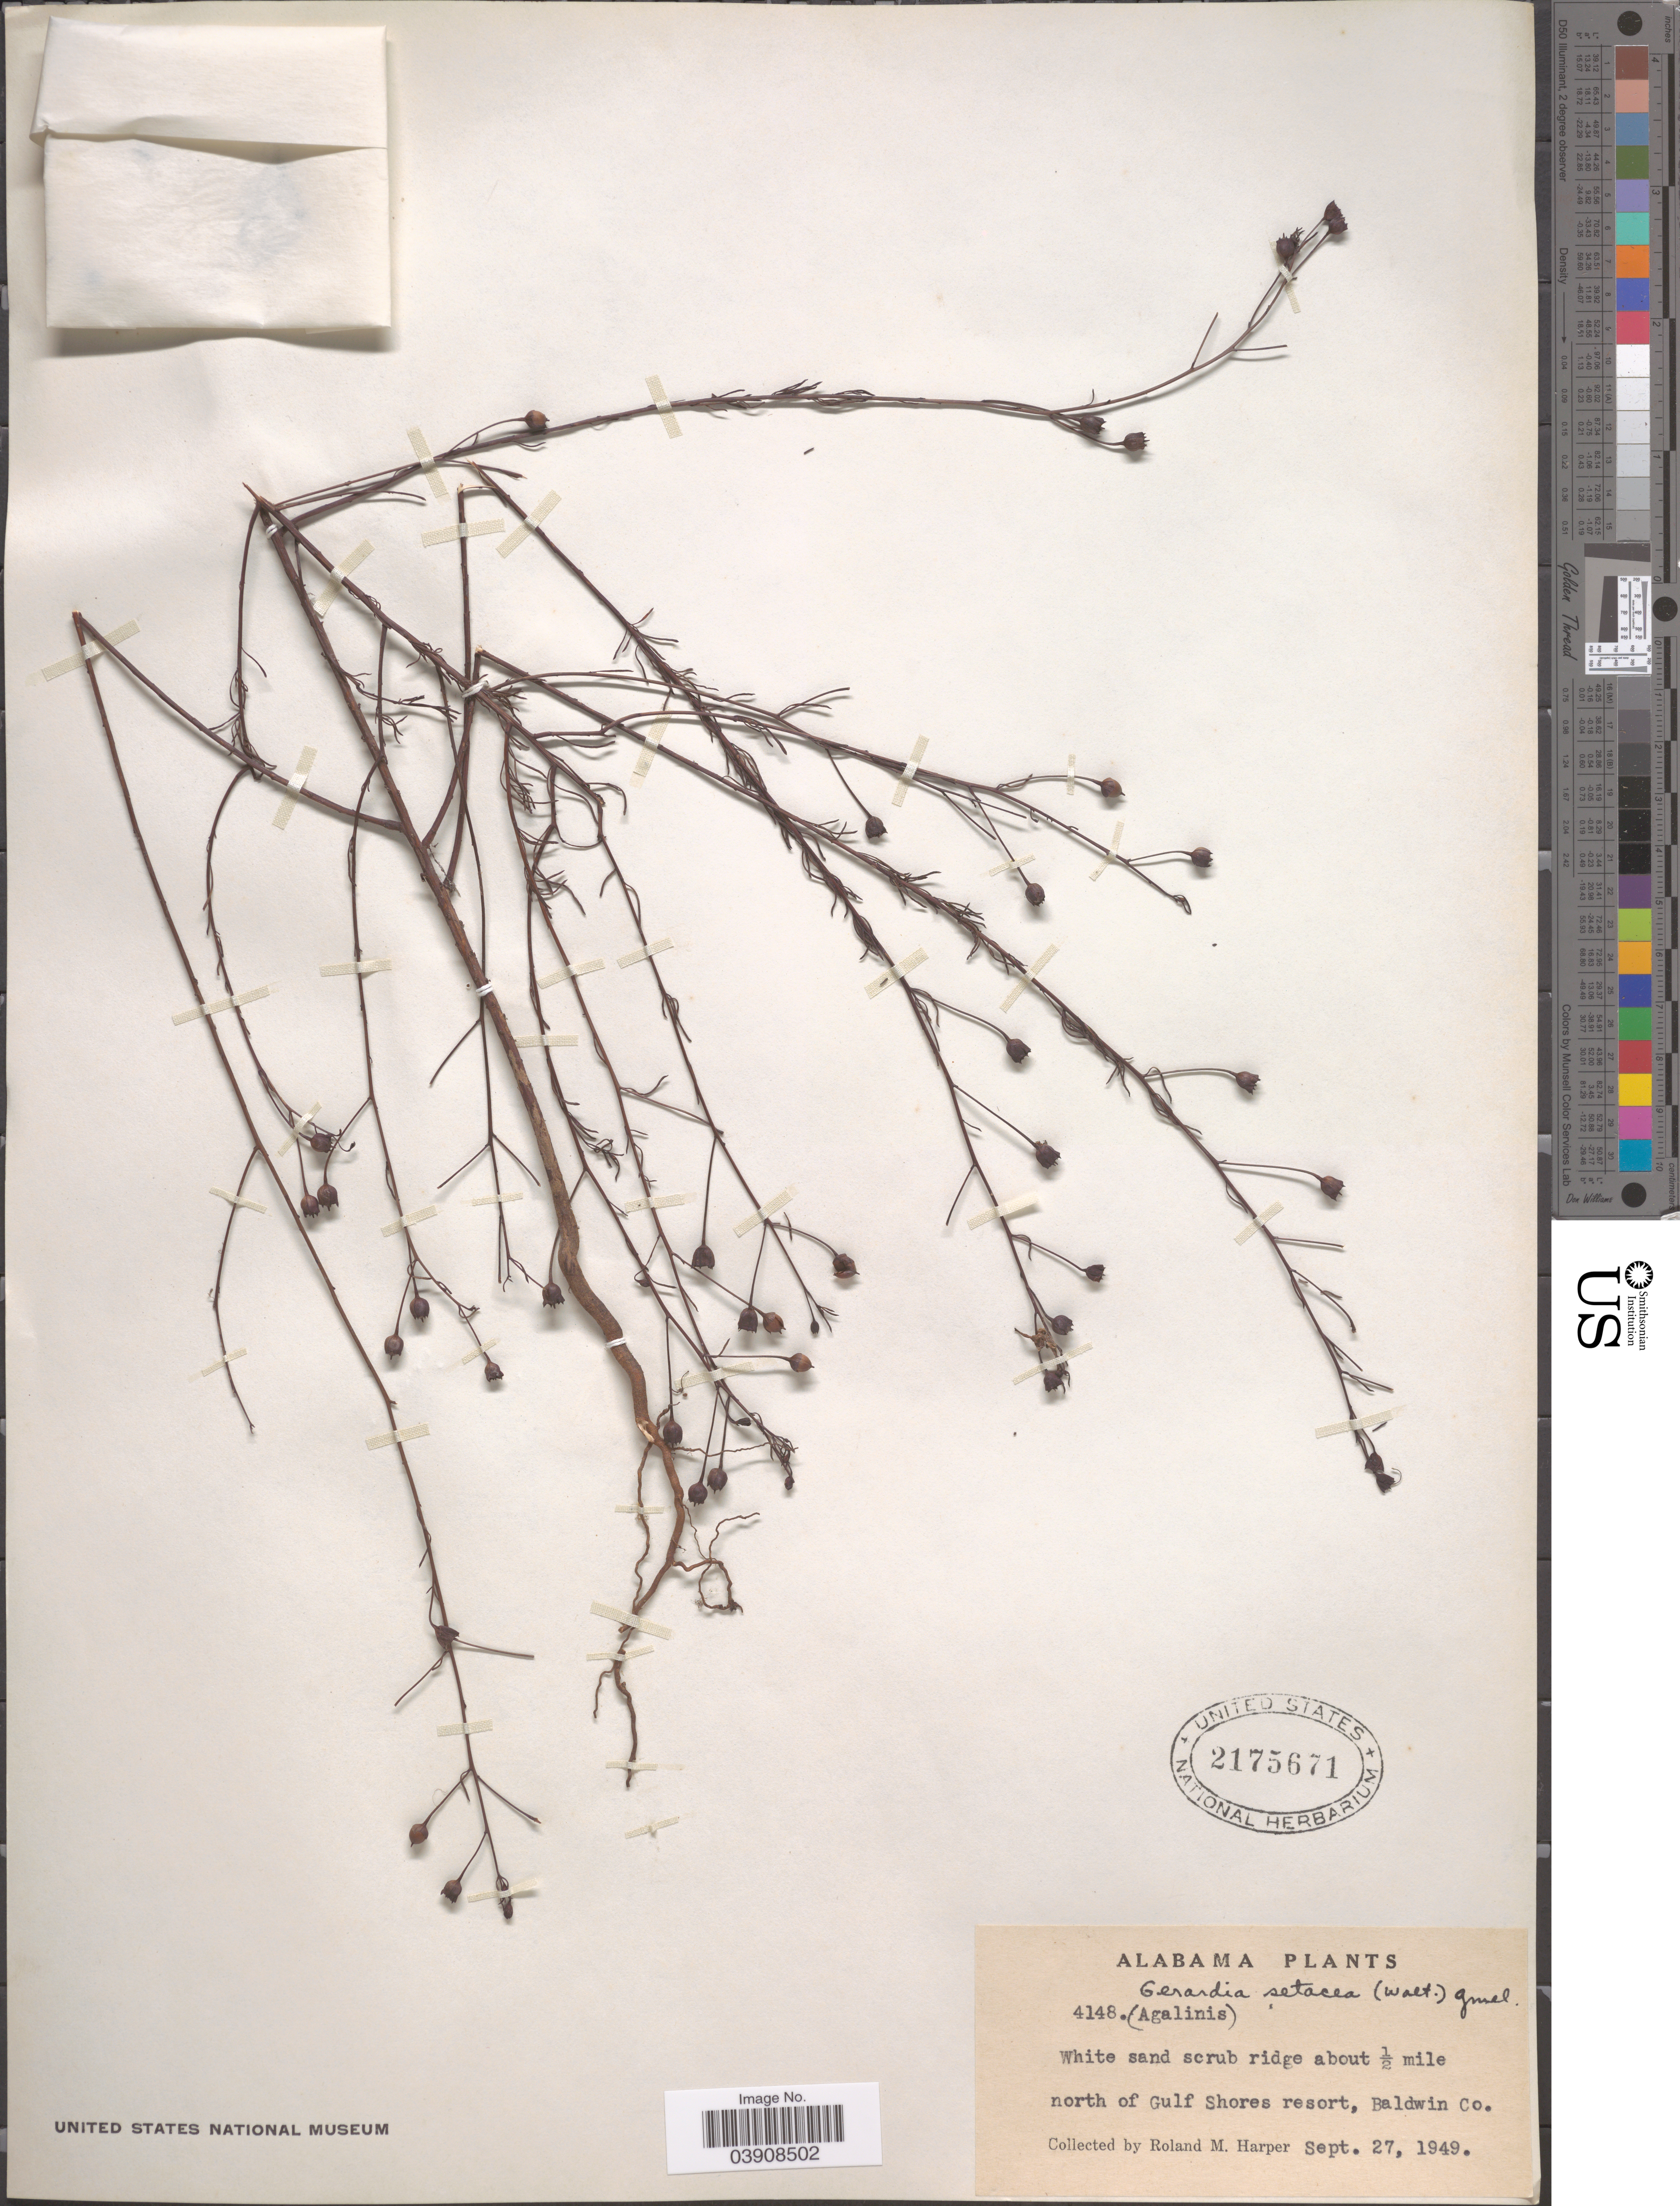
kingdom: Plantae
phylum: Tracheophyta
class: Magnoliopsida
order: Lamiales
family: Orobanchaceae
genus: Agalinis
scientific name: Agalinis setacea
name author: (J.F. Gmel.) Raf.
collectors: R. M. Harper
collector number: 4148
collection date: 1949-09-27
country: United States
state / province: Alabama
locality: White sand scrub ridge about ½ mile north of Gulf Shores resort, Baldwin Co.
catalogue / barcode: US 2175671